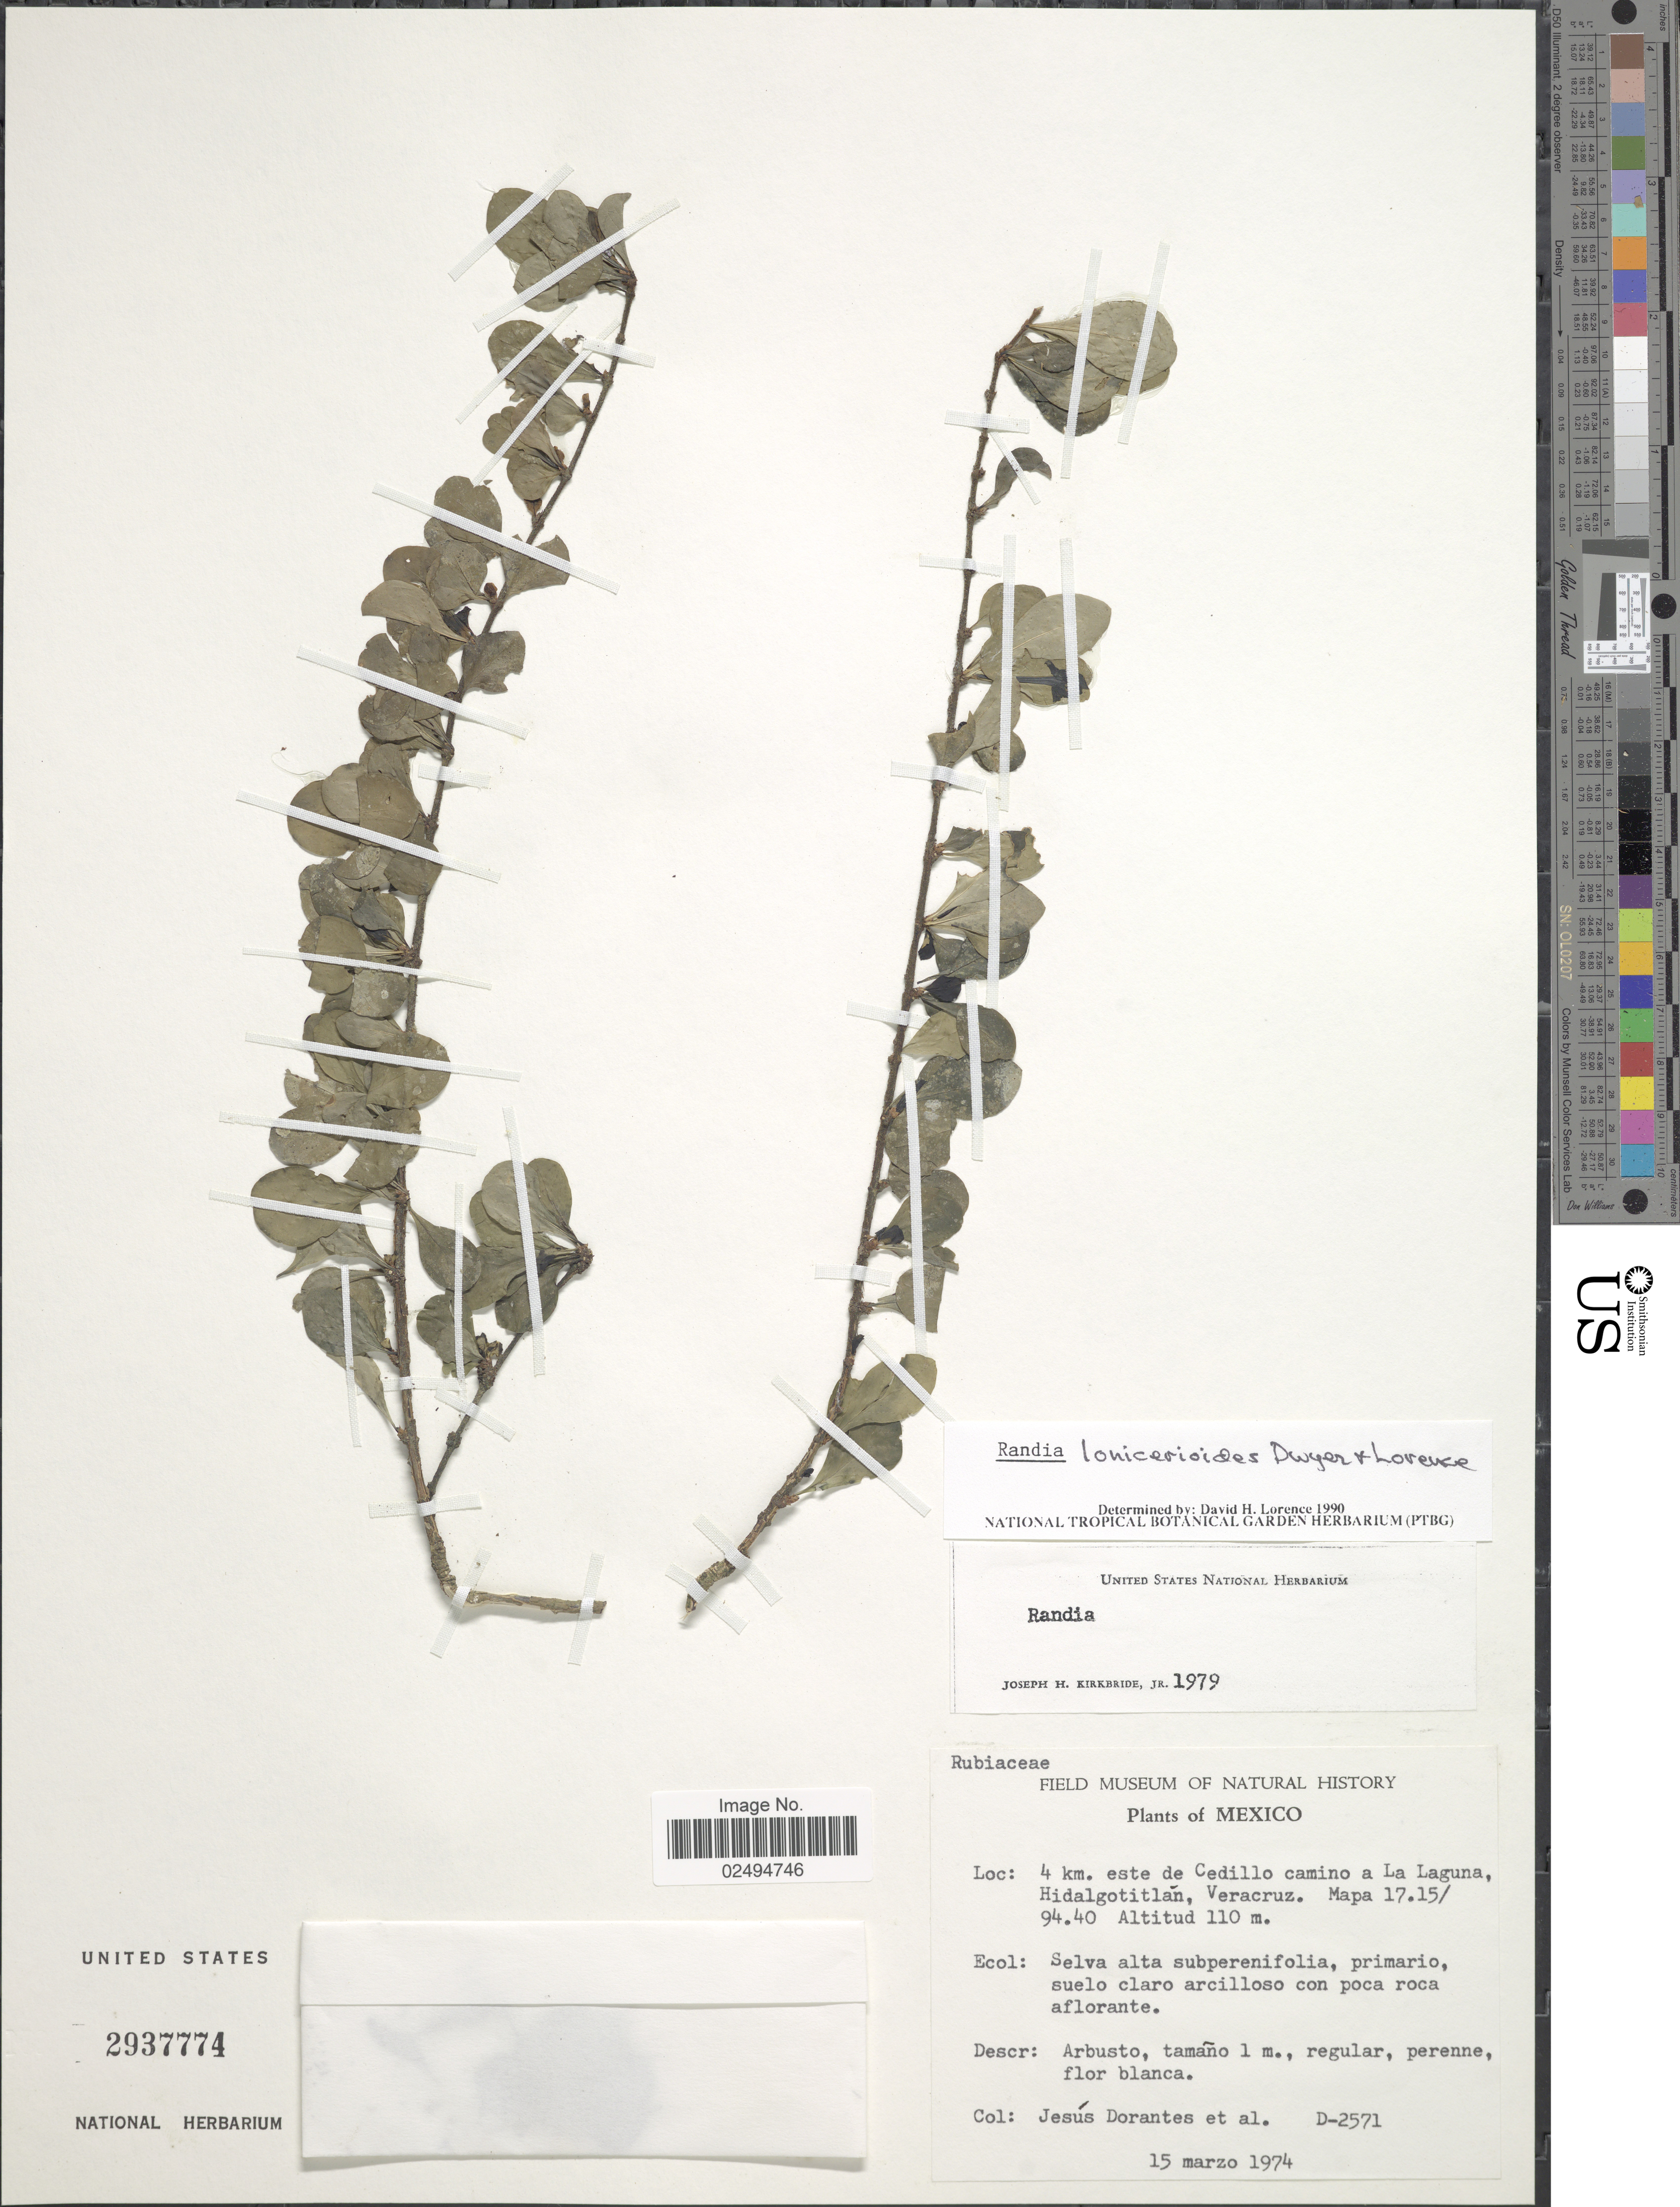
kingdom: Plantae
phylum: Tracheophyta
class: Magnoliopsida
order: Gentianales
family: Rubiaceae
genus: Randia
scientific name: Randia lonicerioides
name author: Dwyer & Lorence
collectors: J. Dorantes & et al.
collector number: D-2571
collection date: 1974-03-15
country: Mexico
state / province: Veracruz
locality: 4 km. este de Cedillo camino a La Laguna, Hidalgotitlan, Veracruz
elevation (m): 110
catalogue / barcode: US 2937774